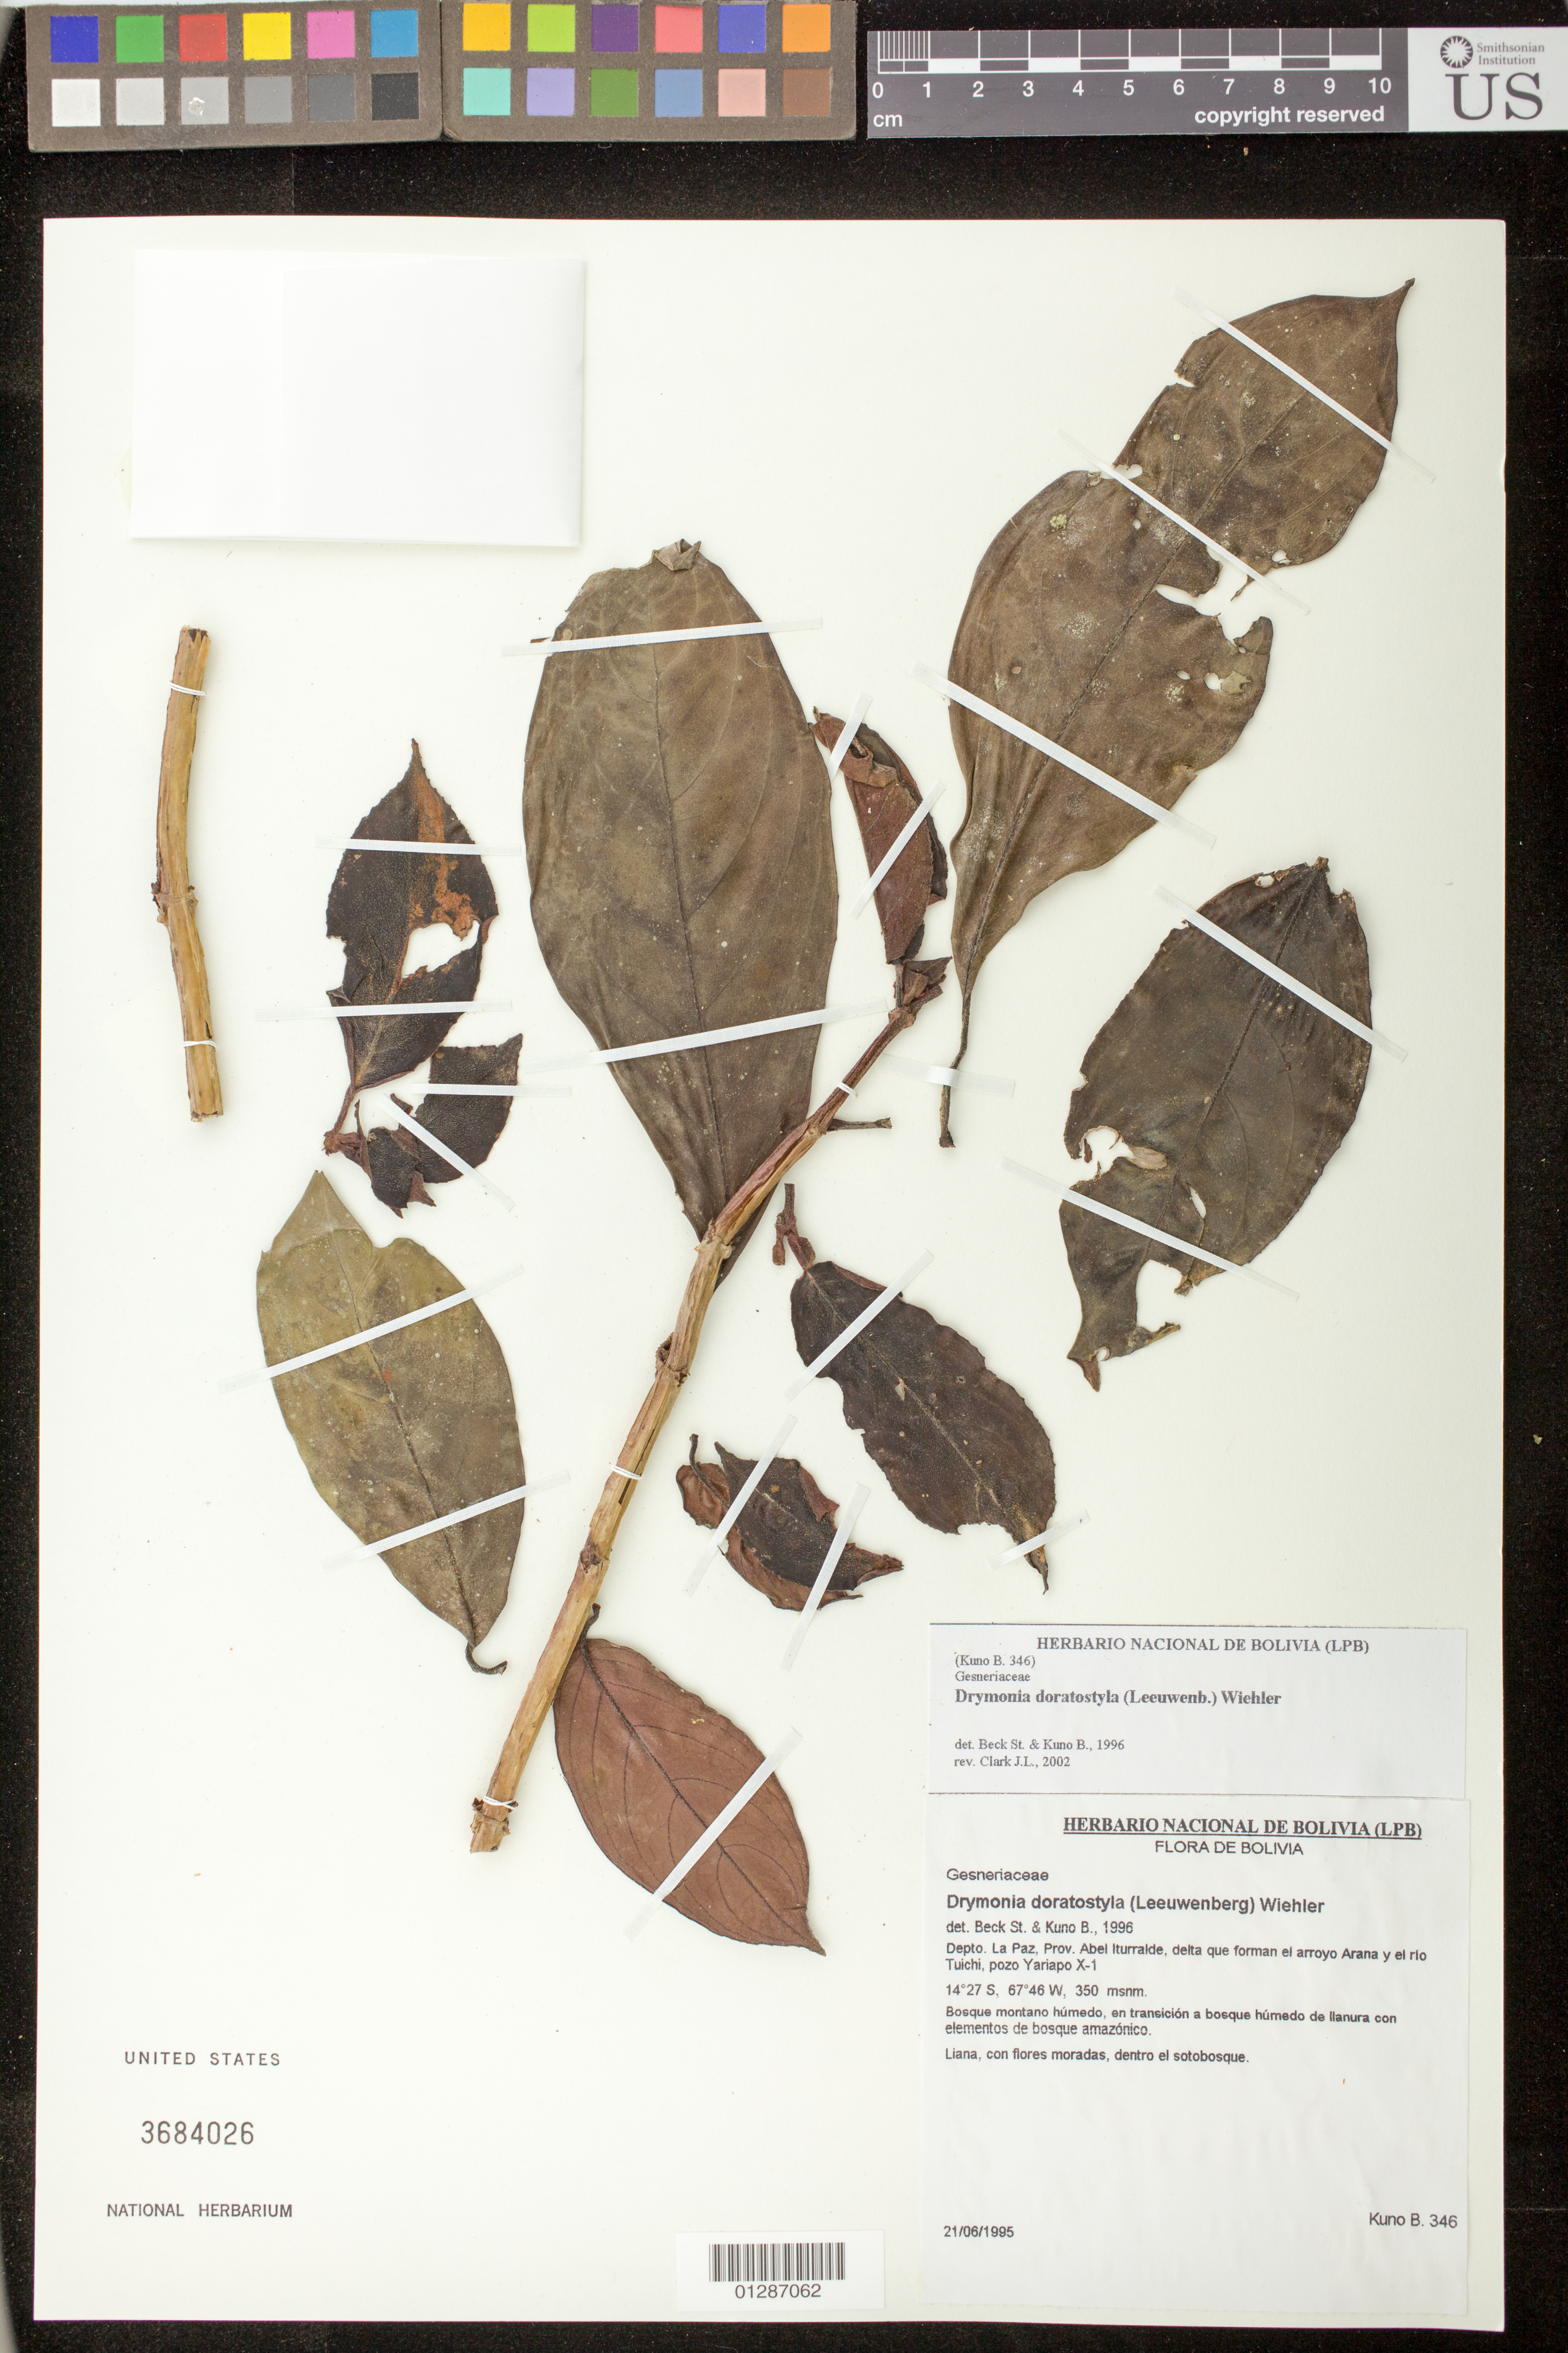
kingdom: Plantae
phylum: Tracheophyta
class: Magnoliopsida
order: Lamiales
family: Gesneriaceae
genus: Drymonia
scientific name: Drymonia doratostyla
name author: (Leeuwenb.) Wiehler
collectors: B. Kuno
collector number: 346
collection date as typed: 21 Jun 1995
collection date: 1995-06-21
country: Bolivia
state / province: La Páz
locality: Prov. Abel Iturralde, delta que forman el arroyo Arana y el rio Tuichi, pozo Yariapo X-1.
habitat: Liana.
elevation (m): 350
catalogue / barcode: US 3684026